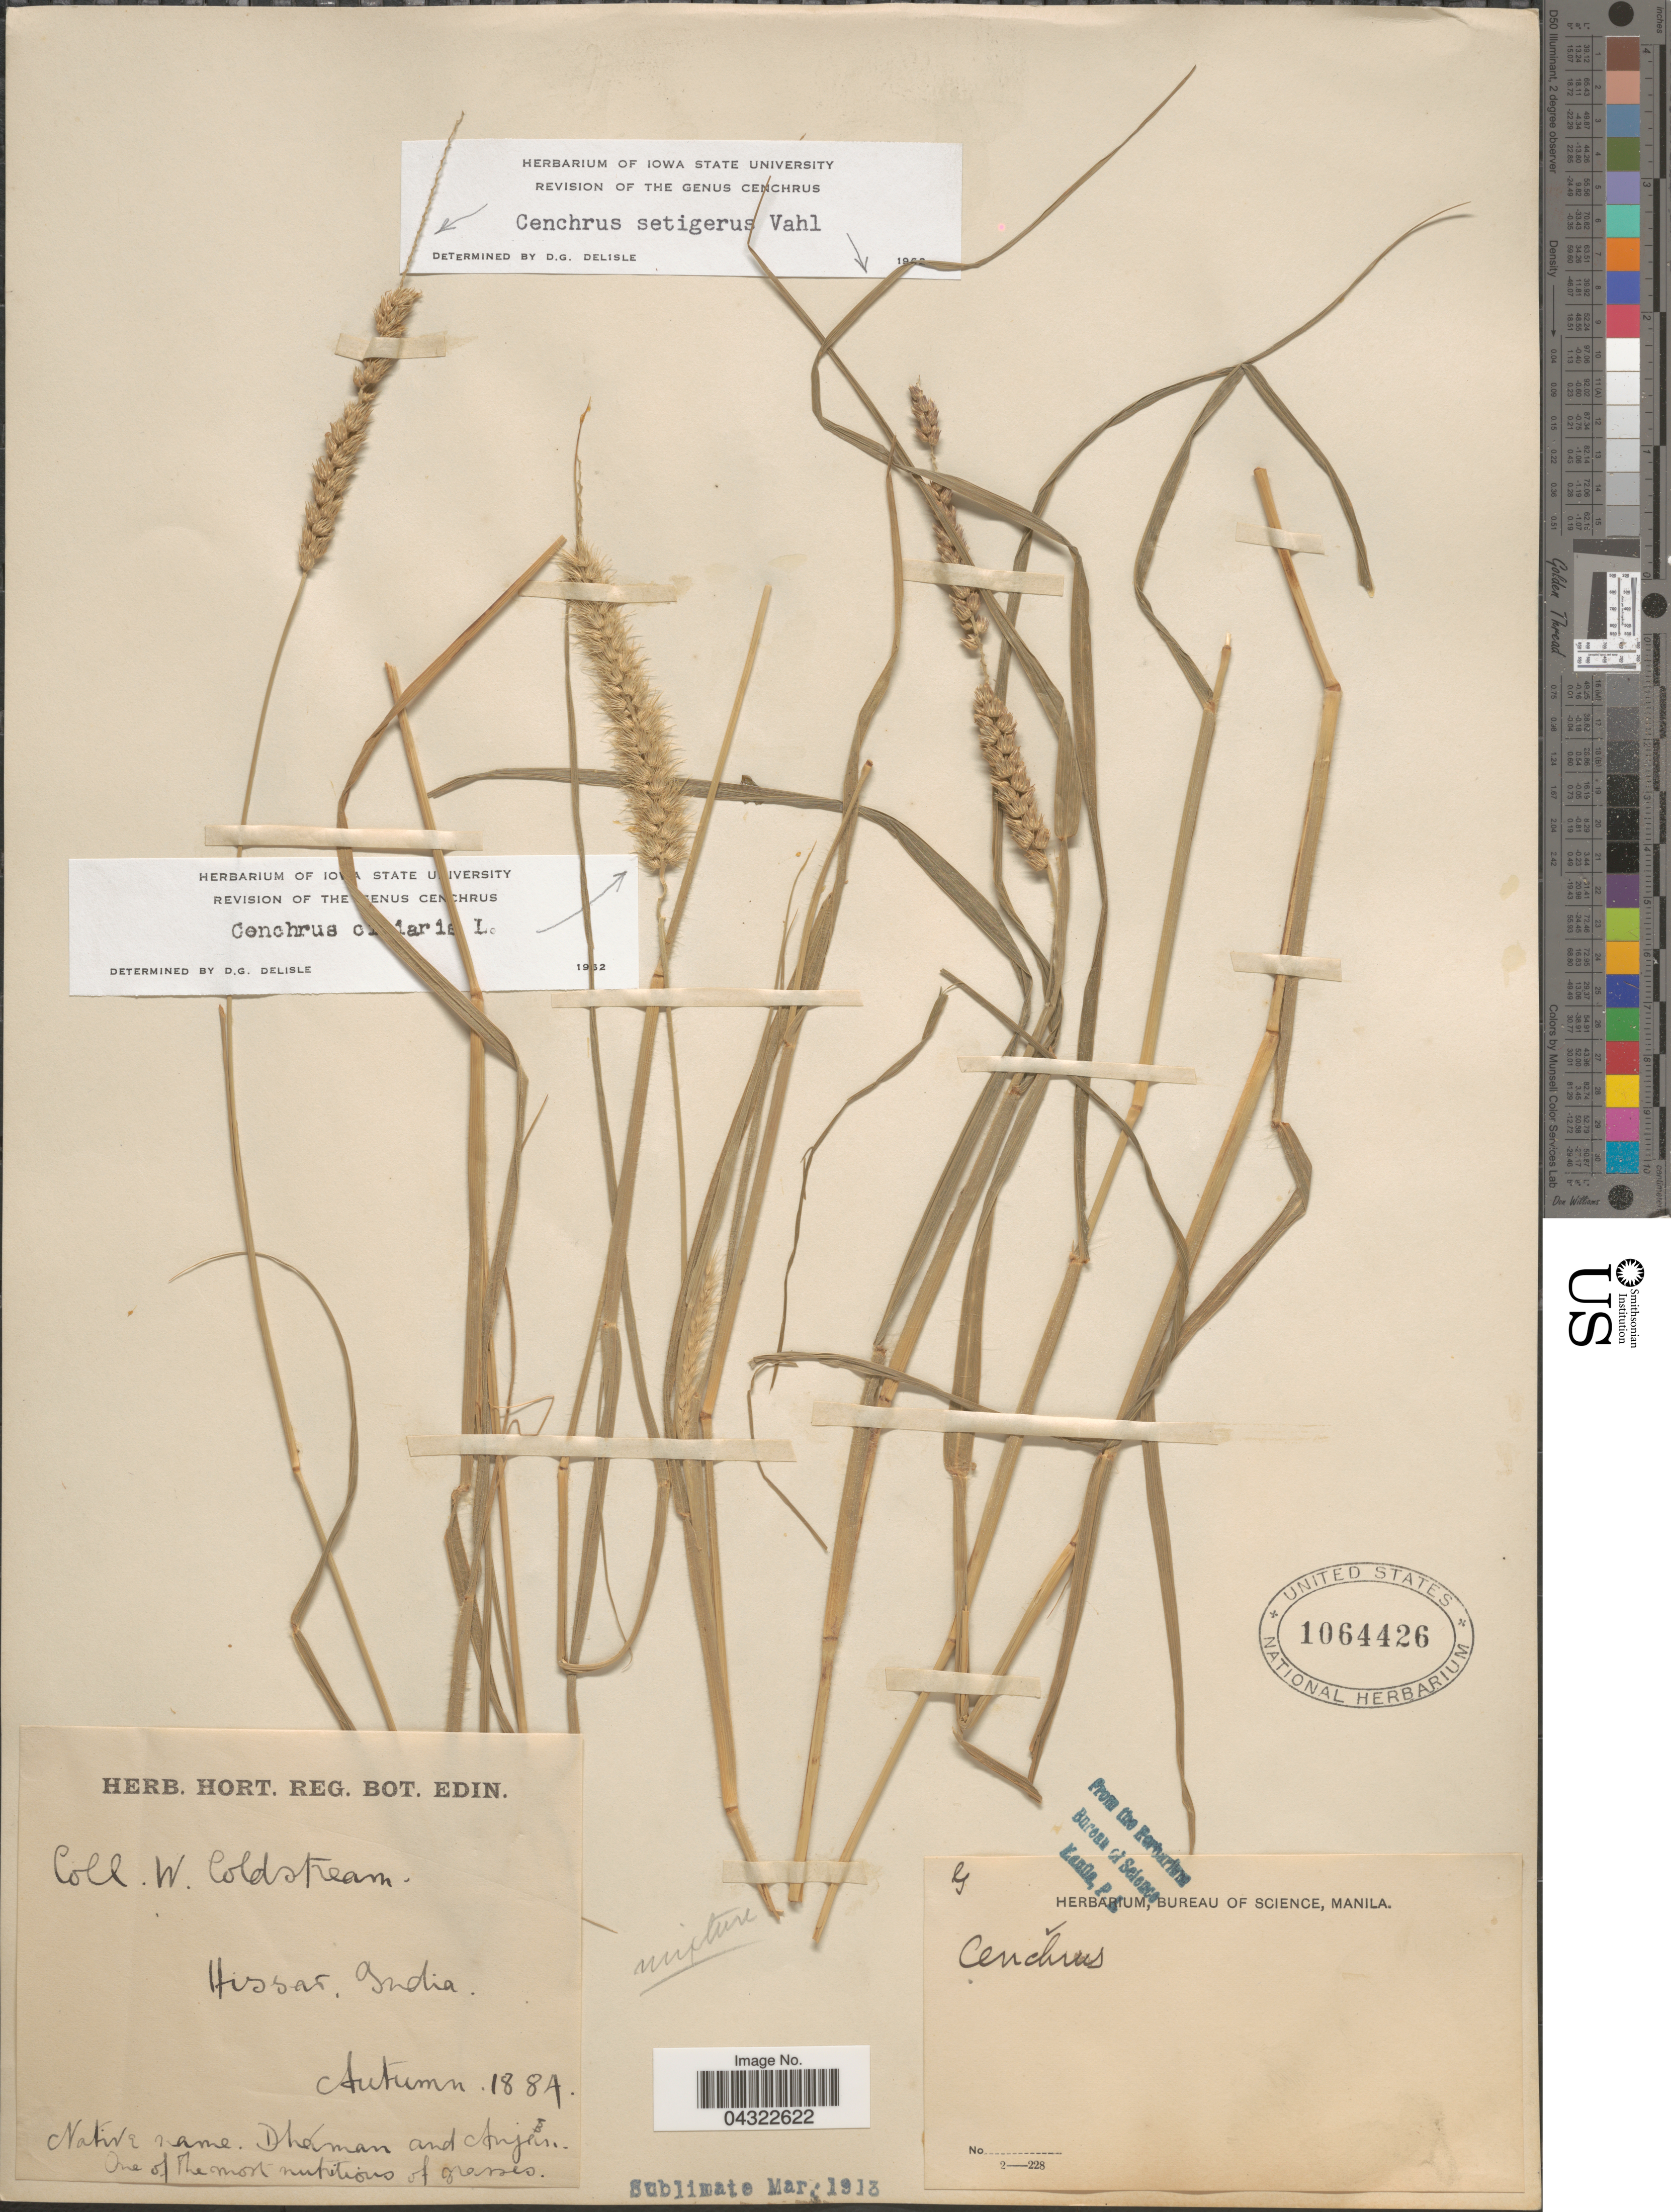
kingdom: Plantae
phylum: Tracheophyta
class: Liliopsida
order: Poales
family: Poaceae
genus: Cenchrus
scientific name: Cenchrus setiger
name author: Vahl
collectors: W. Coldstream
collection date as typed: Autumn 1884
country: India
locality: Hissar.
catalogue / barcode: US 1064426